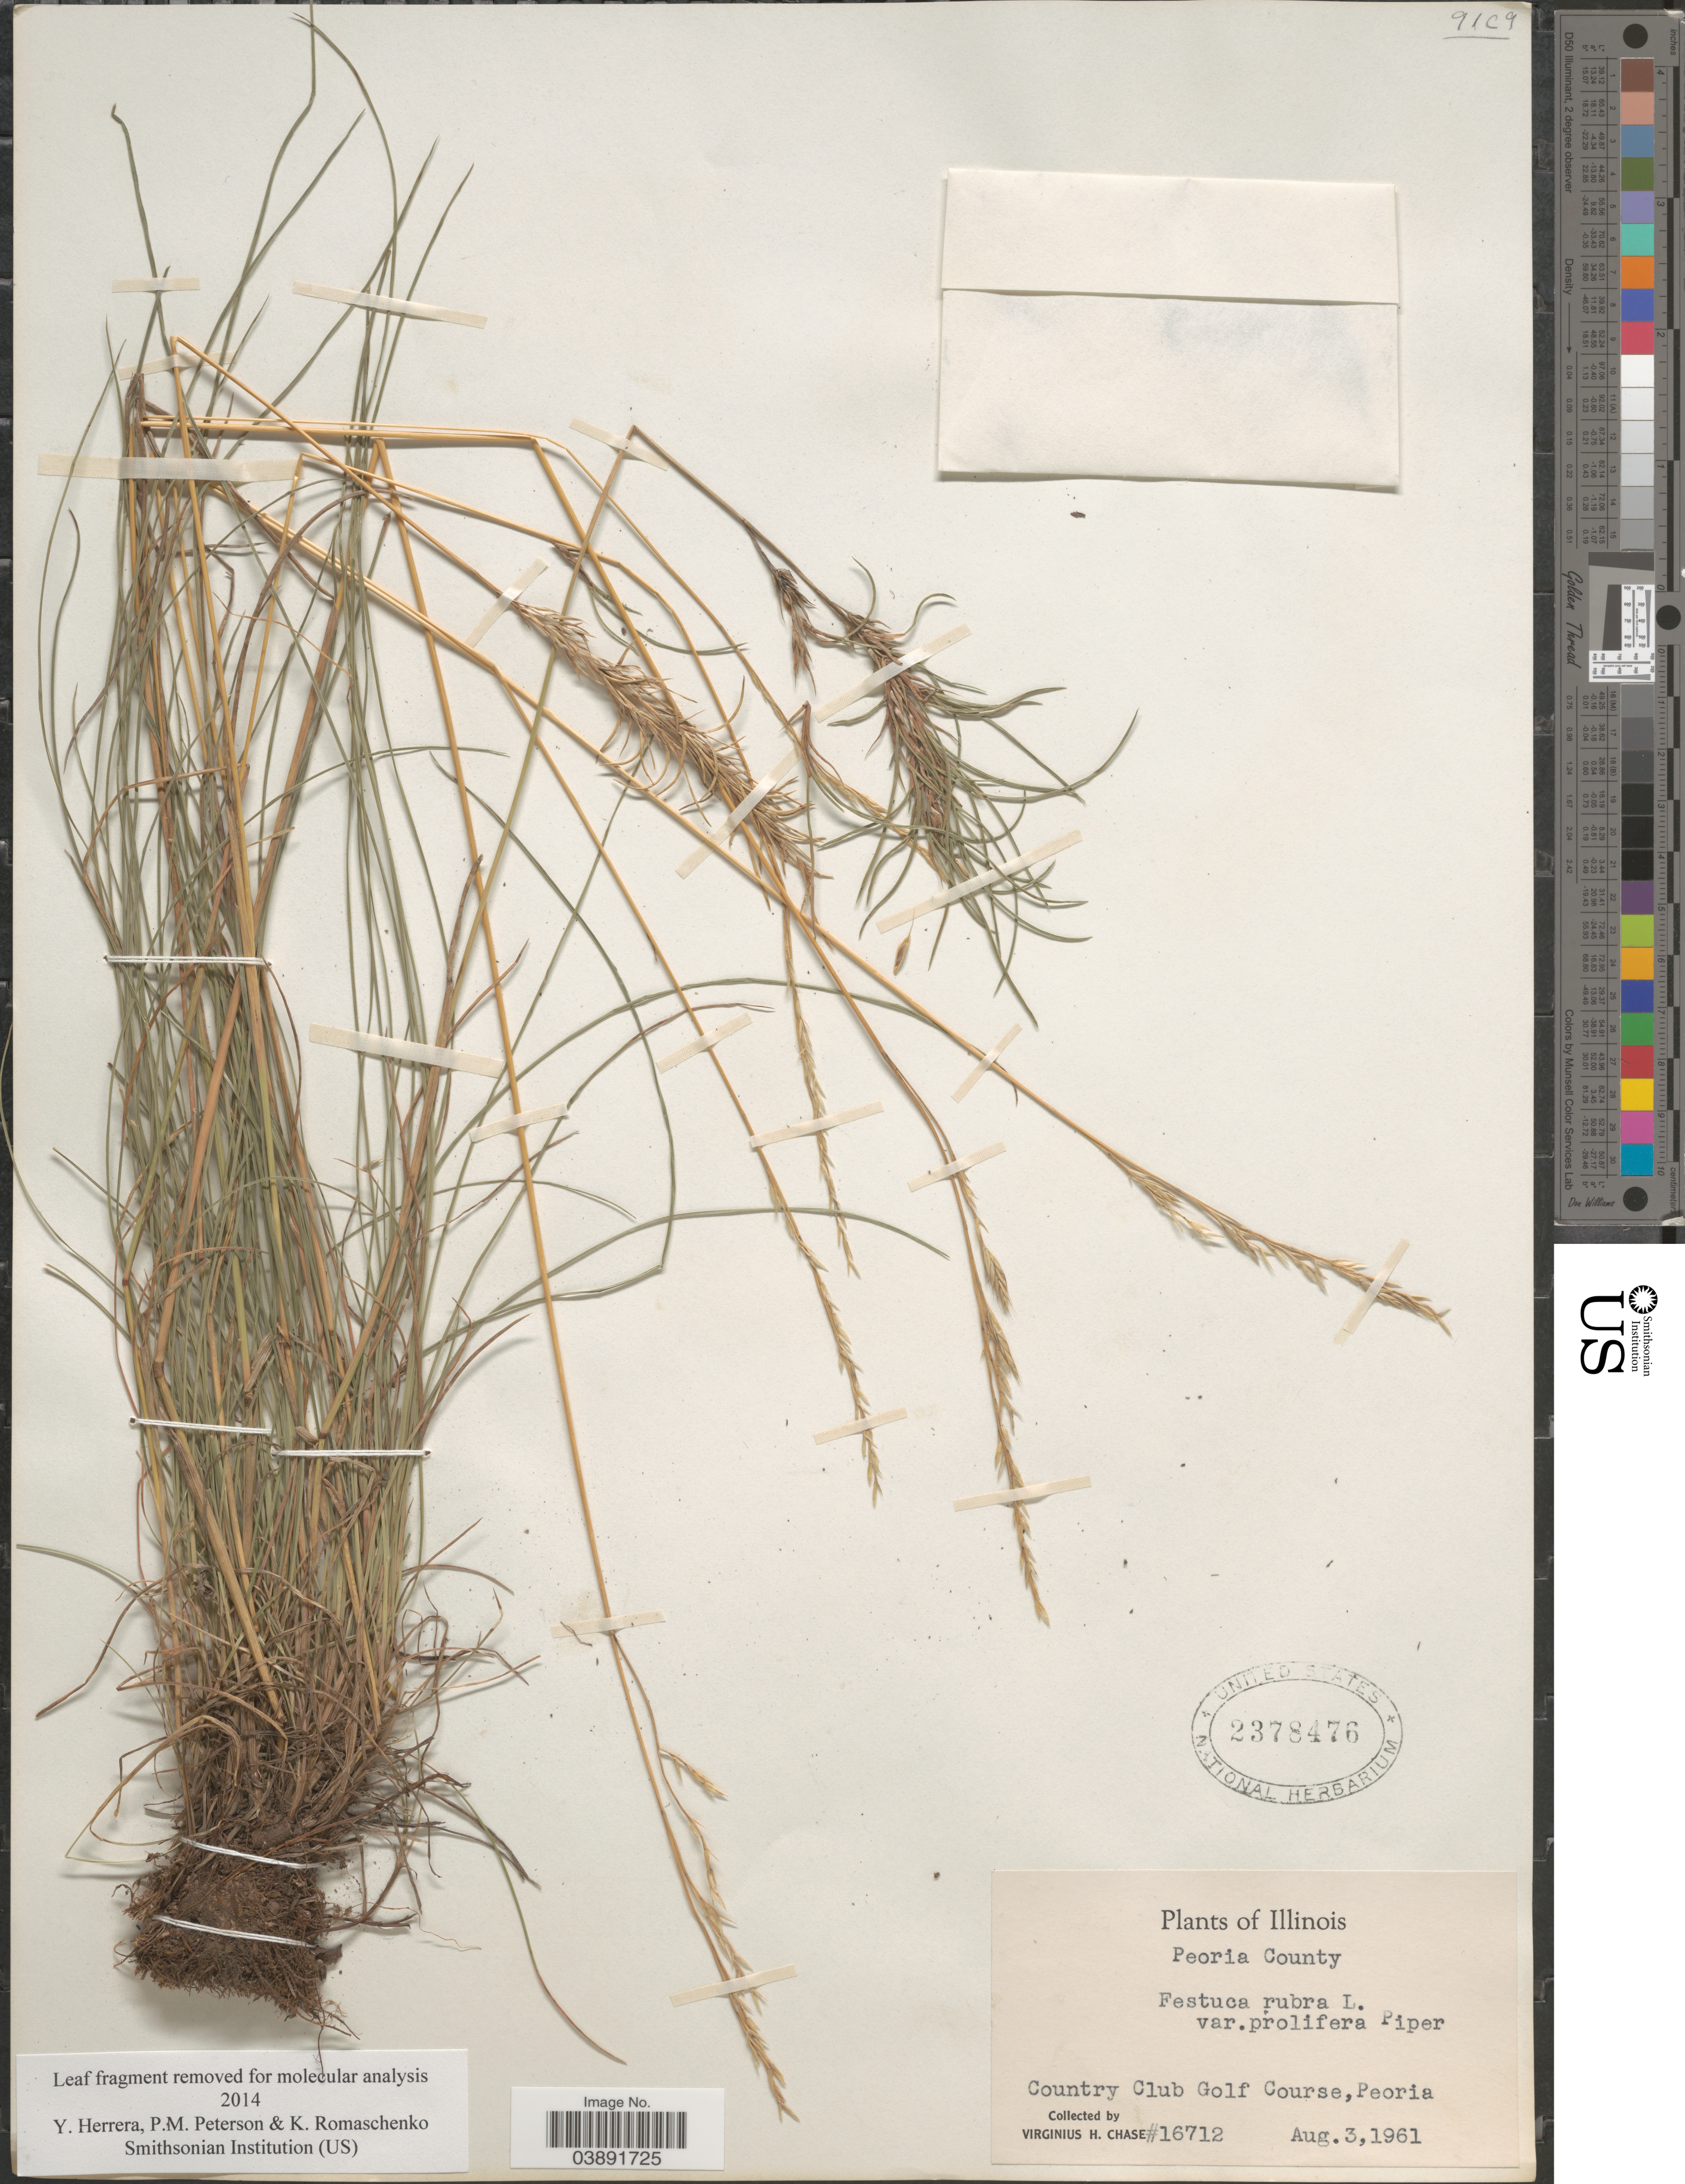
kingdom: Plantae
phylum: Tracheophyta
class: Liliopsida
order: Poales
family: Poaceae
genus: Festuca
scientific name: Festuca rubra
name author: L.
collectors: V. H. Chase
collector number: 16712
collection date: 1961-08-03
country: United States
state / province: Illinois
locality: Peoria County. Country Club Golf Course, Peoria.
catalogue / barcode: US 2378476